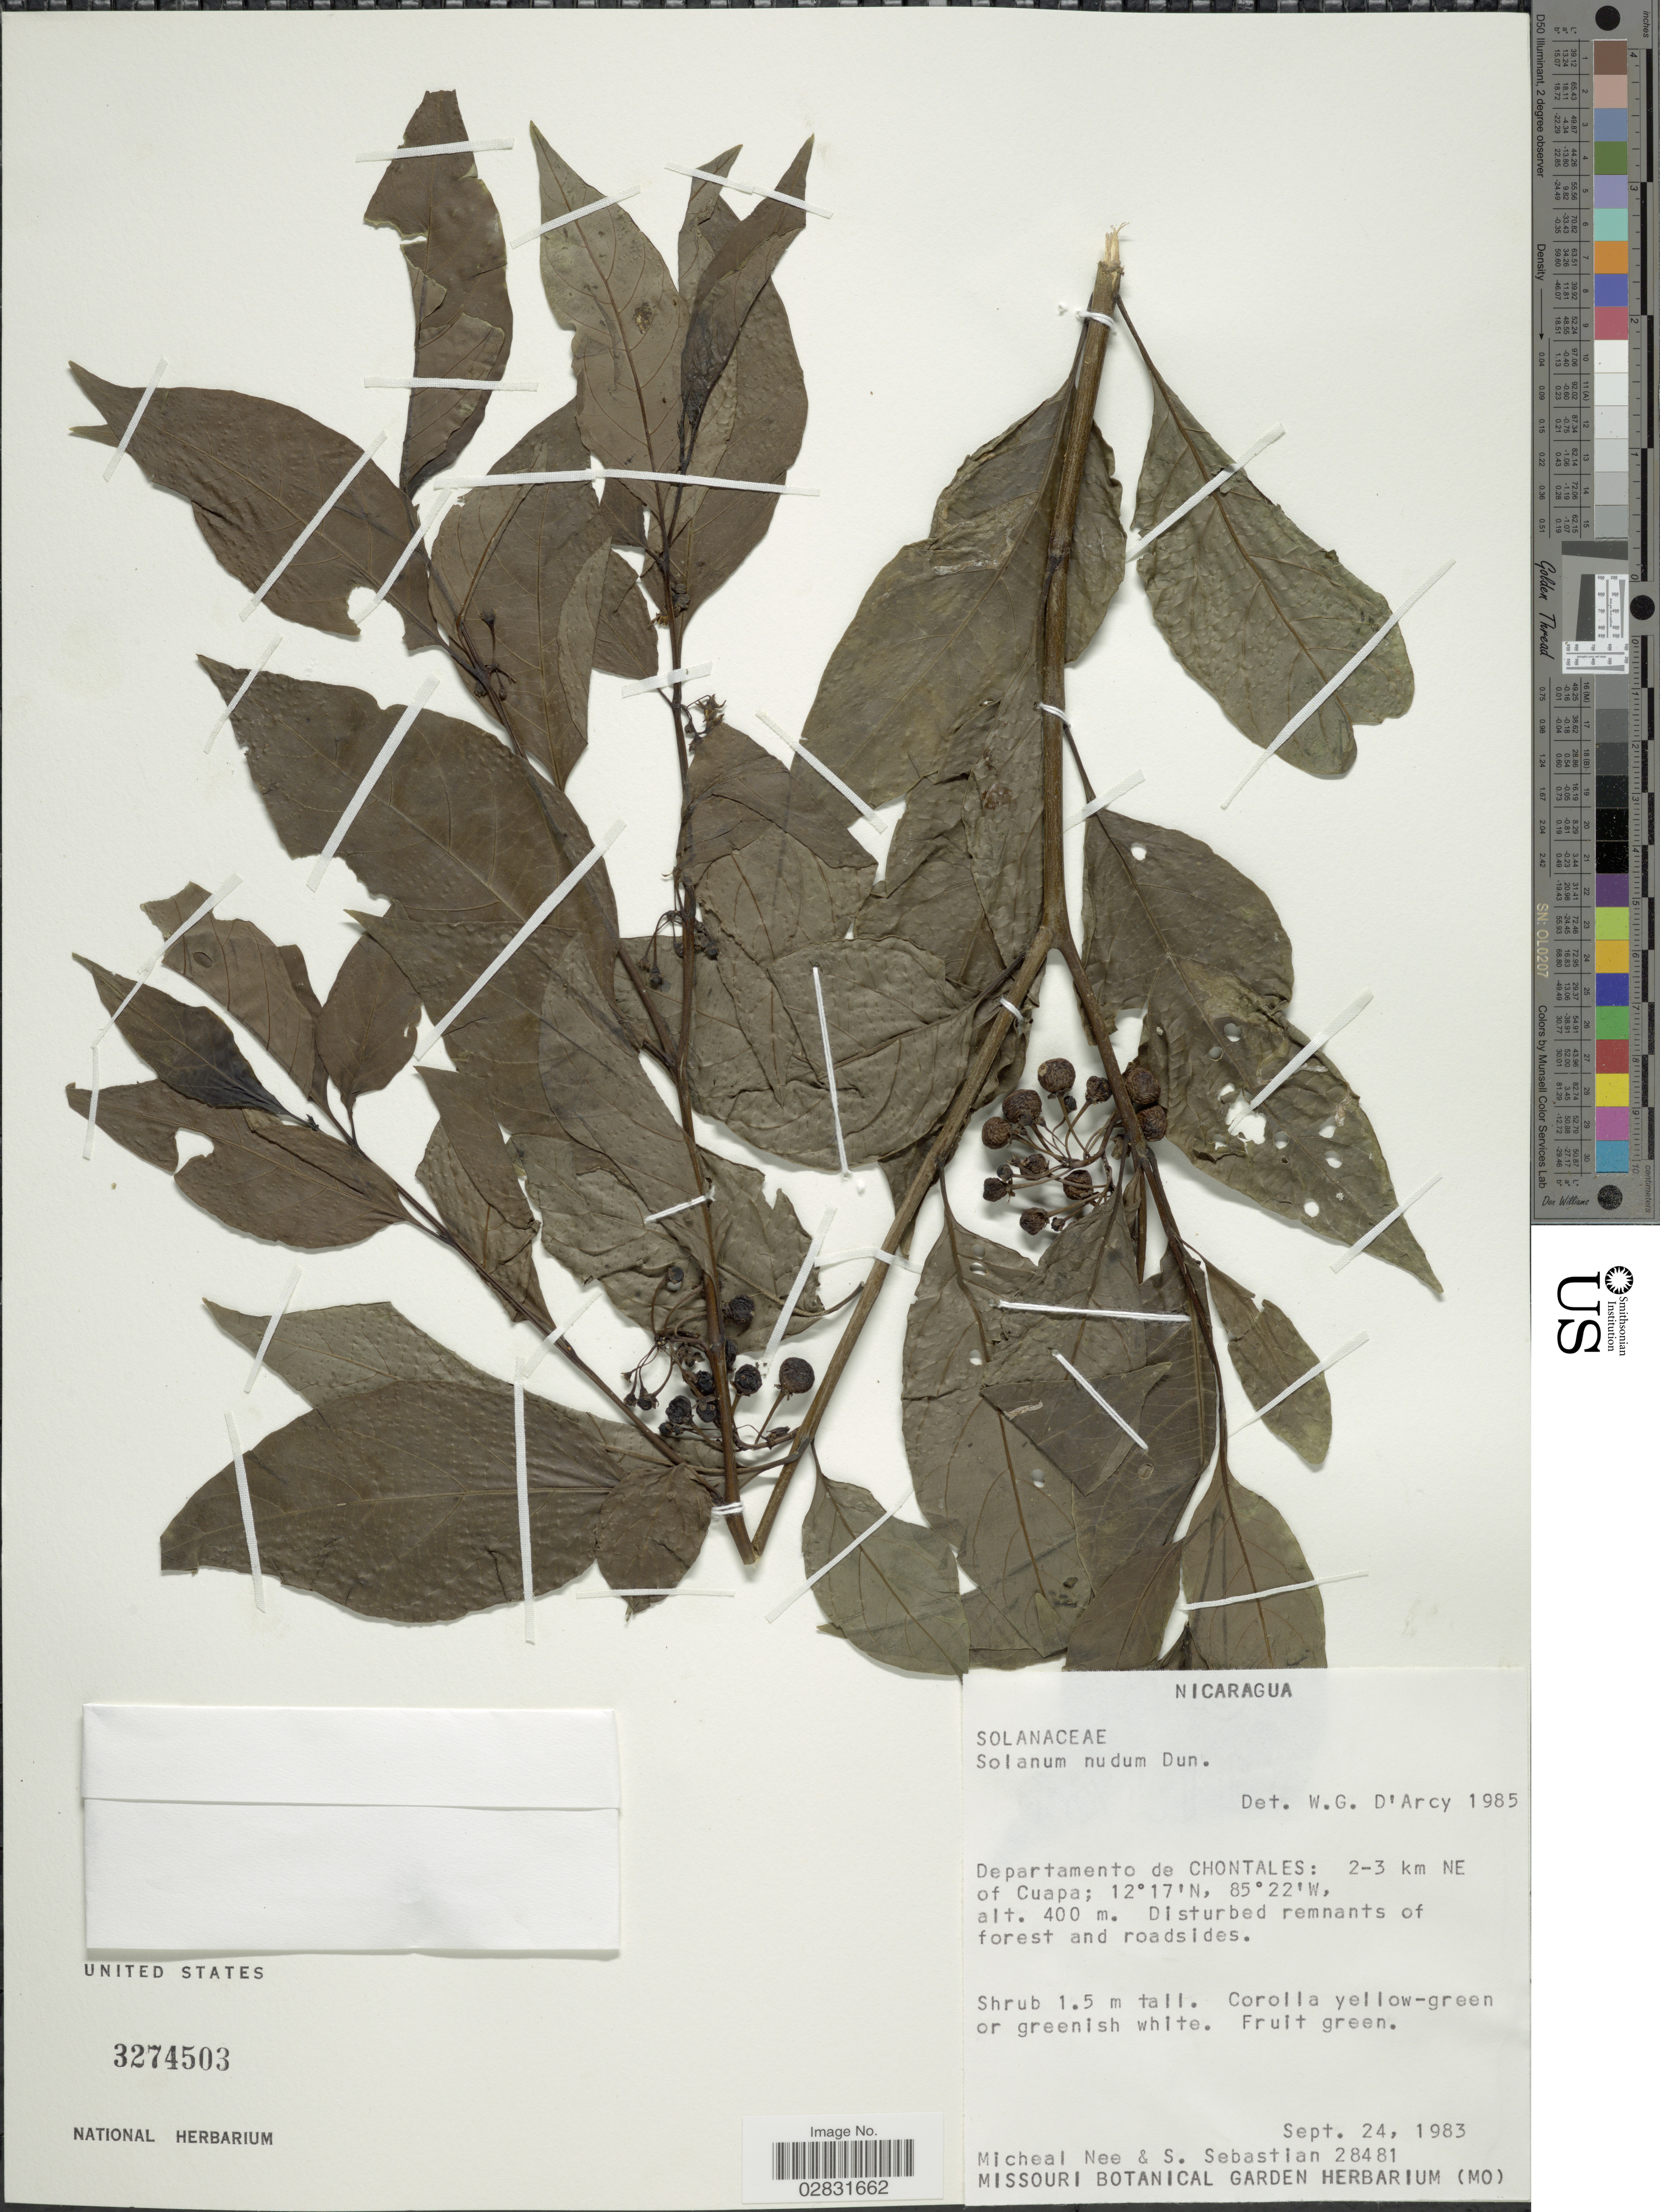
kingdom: Plantae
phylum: Tracheophyta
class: Magnoliopsida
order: Solanales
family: Solanaceae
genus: Solanum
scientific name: Solanum nudum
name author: Humb. & Bonpl. ex Dunal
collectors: M. Nee & S. Sebastian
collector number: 28481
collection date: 1983-09-24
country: Nicaragua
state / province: Chontales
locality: Departamento de Chontales: 2-3 km NE of Cuapa.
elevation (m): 400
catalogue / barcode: US 3274503